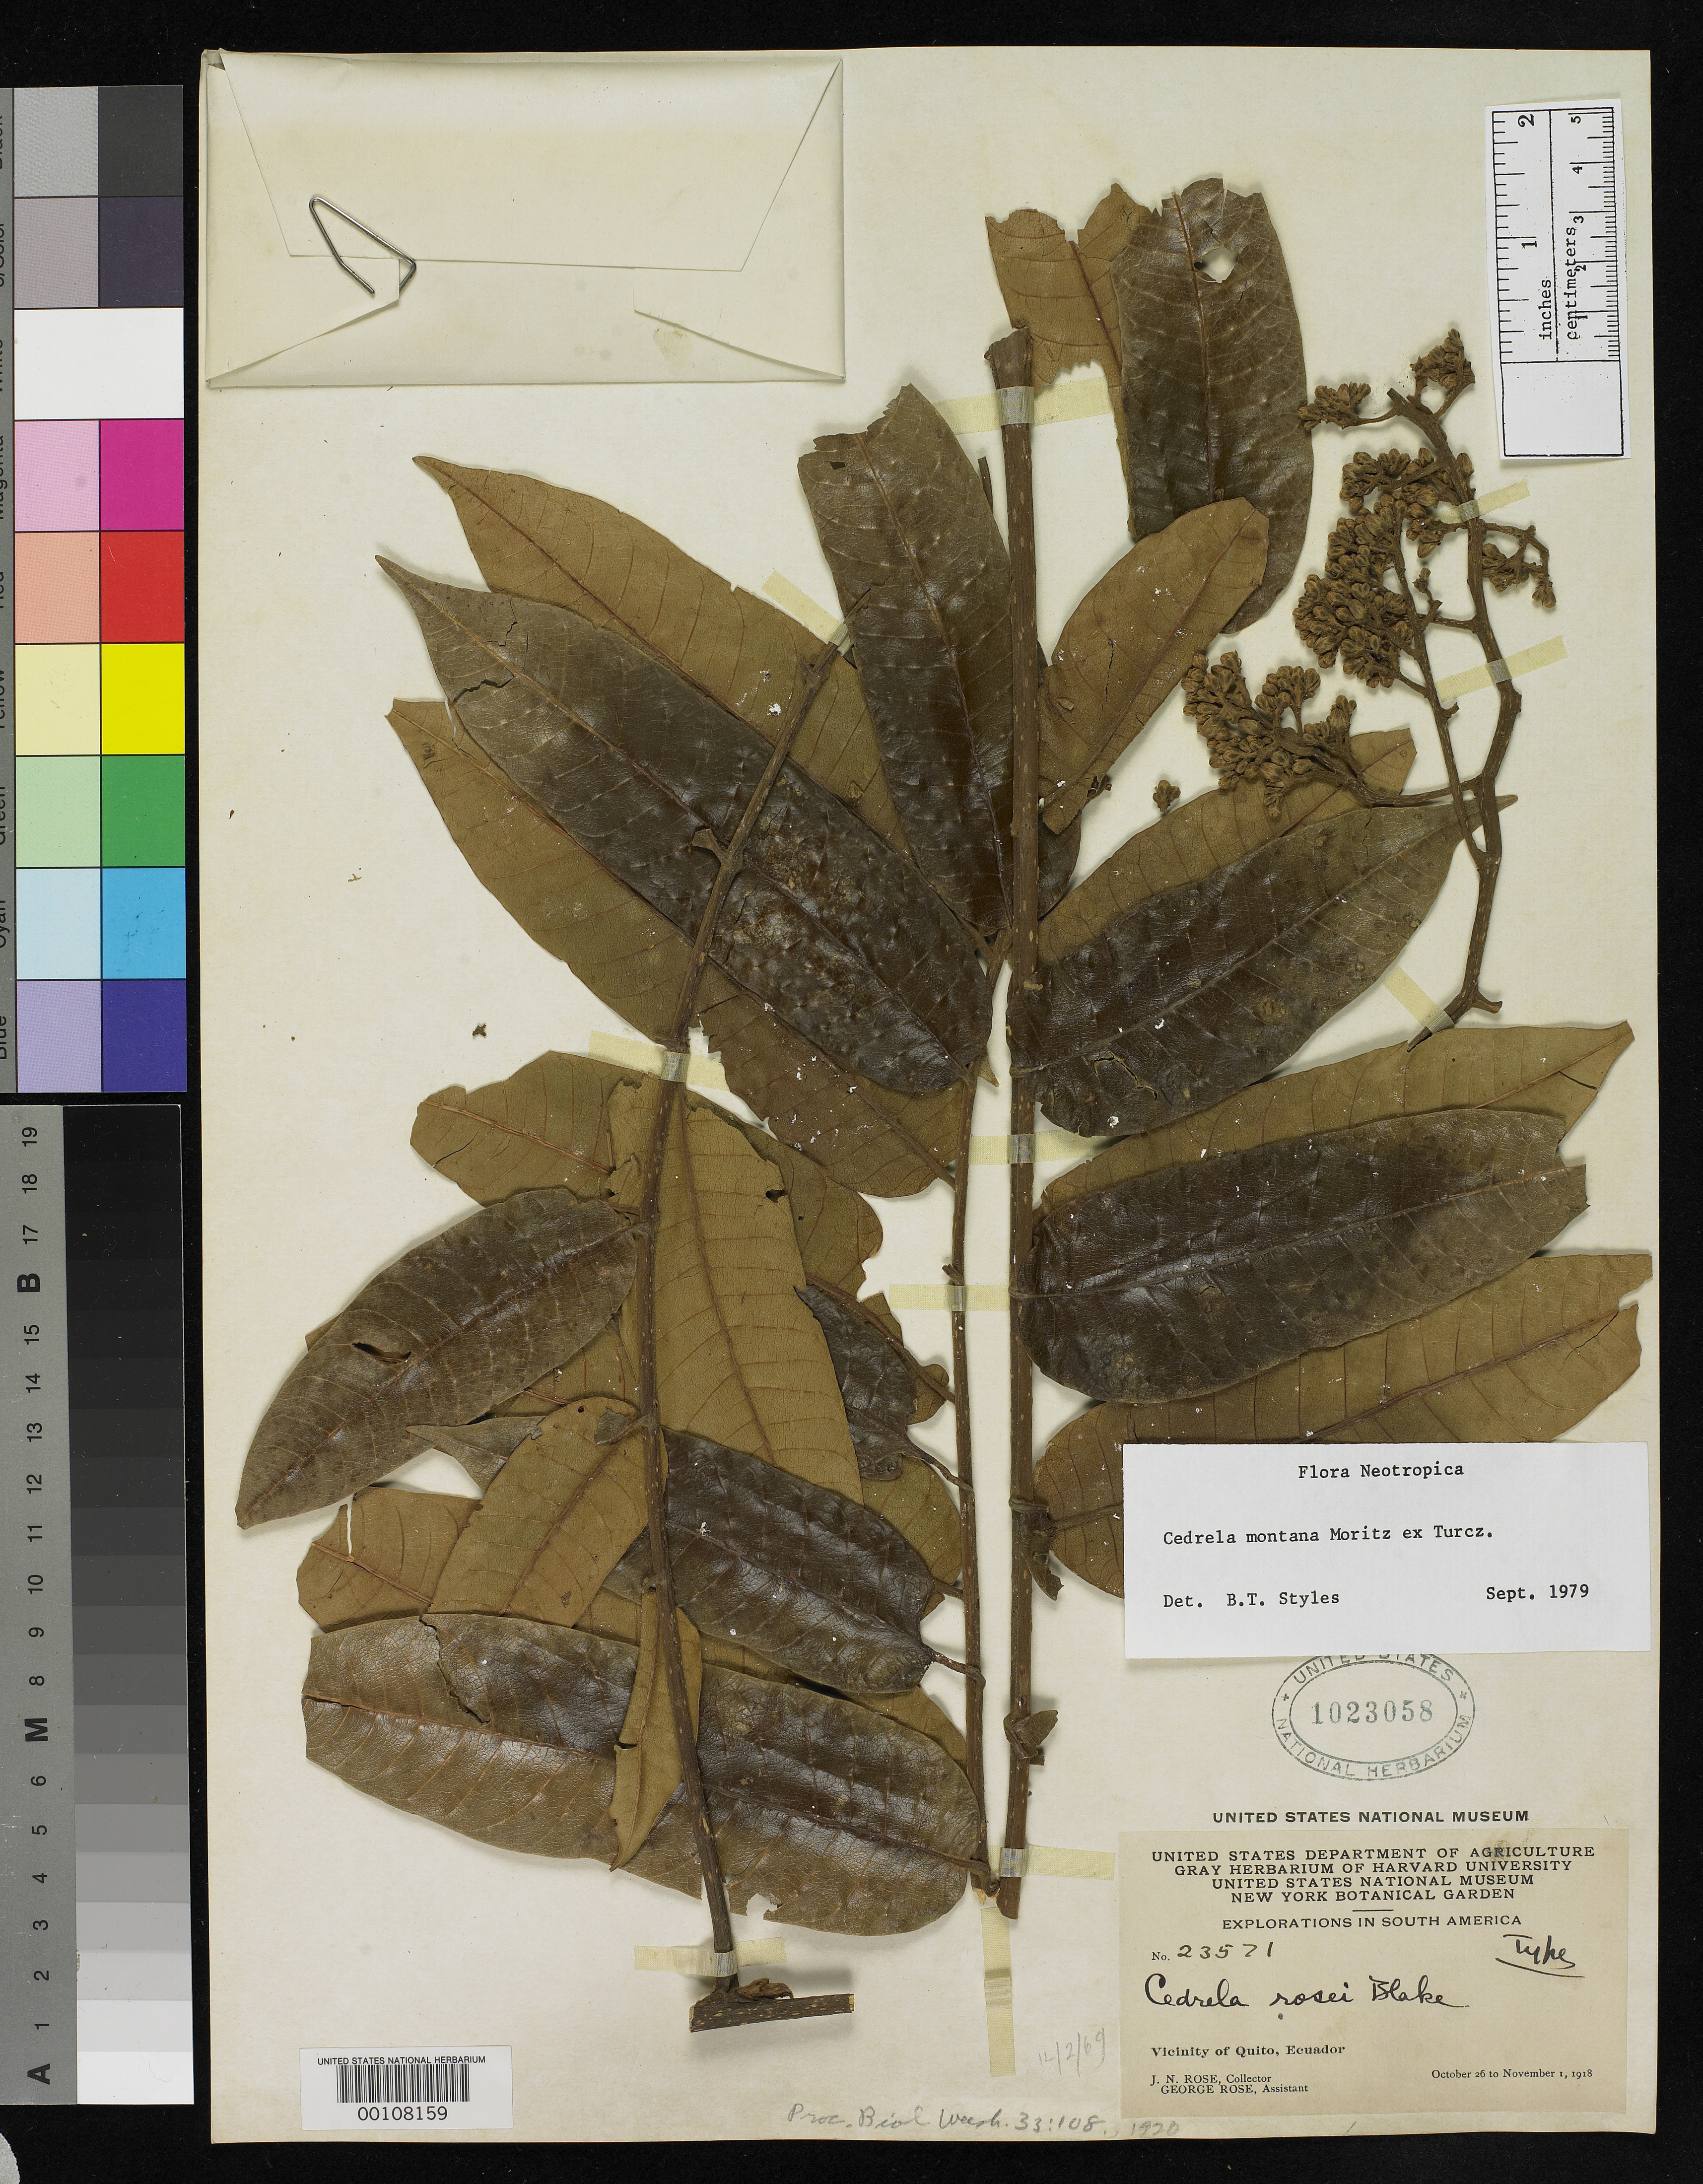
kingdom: Plantae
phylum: Tracheophyta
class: Magnoliopsida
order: Sapindales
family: Meliaceae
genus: Cedrela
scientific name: Cedrela rosei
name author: S.F. Blake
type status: Holotype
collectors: J. N. Rose & G. Rose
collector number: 23571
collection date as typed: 23 Oct 1918 to 01 Nov 1918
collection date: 1918-10-23/1918-11-01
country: Ecuador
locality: Vicinity of Quito.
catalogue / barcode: US 1023058